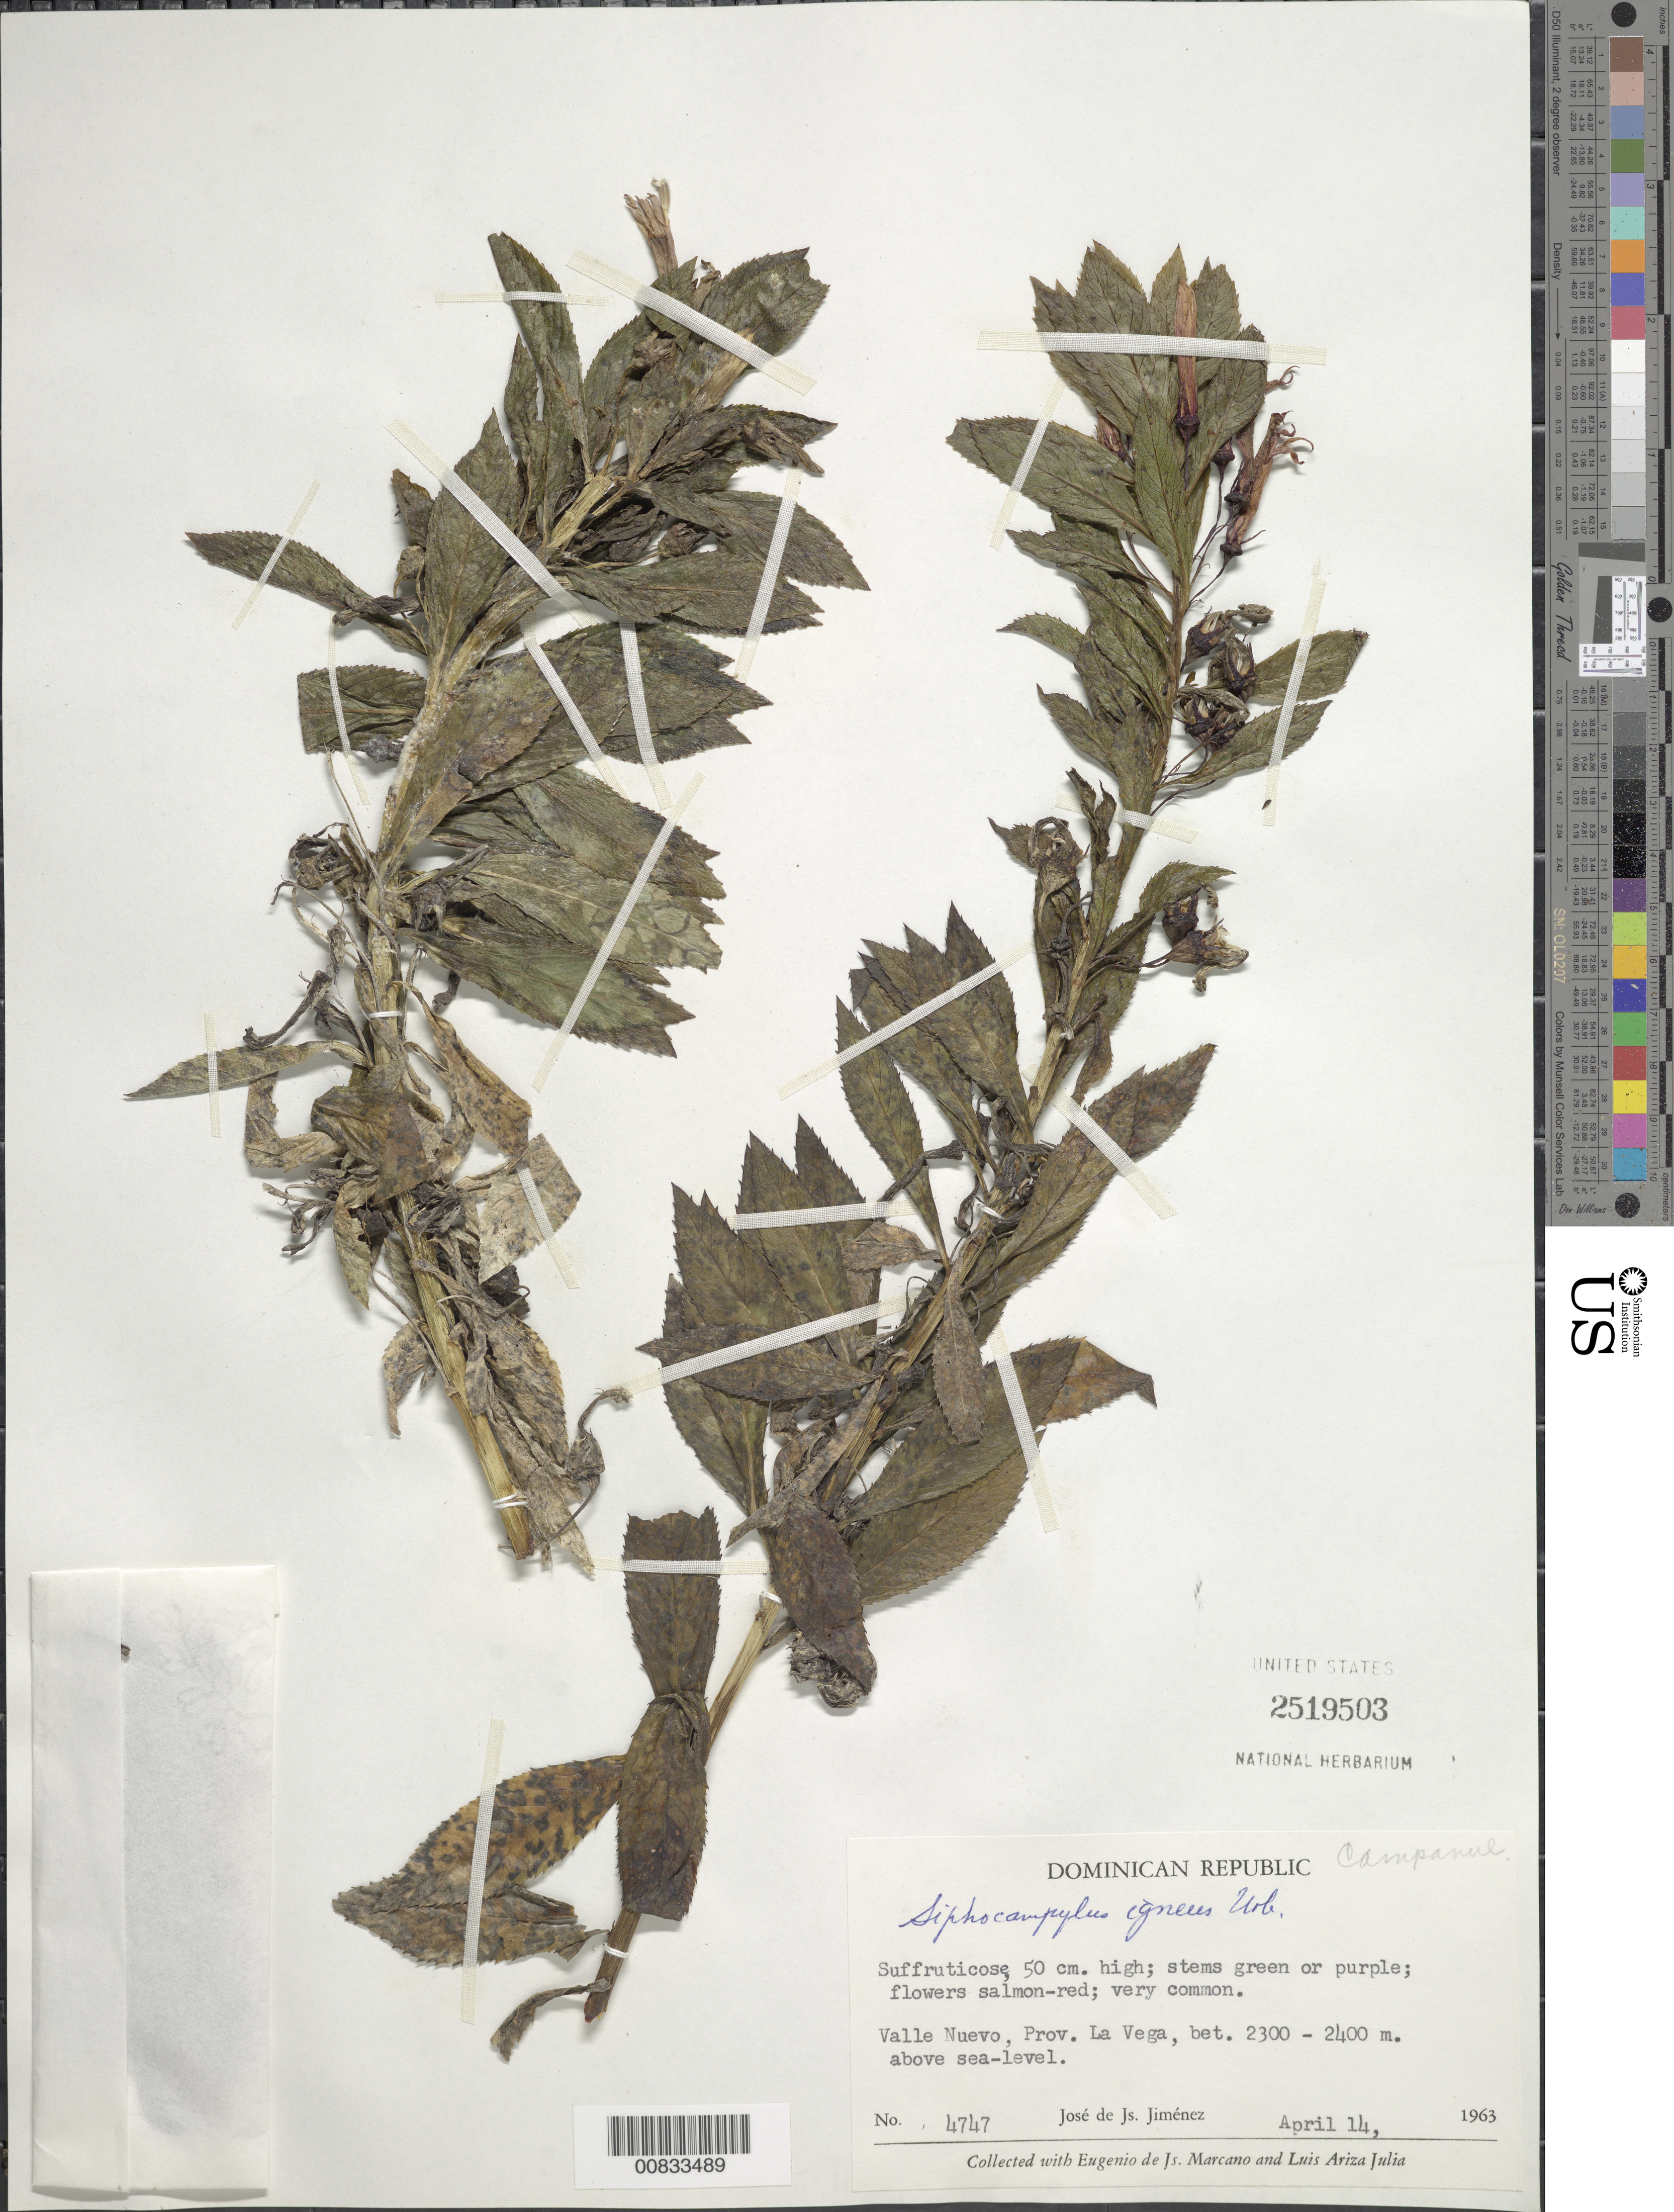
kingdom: Plantae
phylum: Tracheophyta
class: Magnoliopsida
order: Asterales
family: Campanulaceae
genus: Siphocampylus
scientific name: Siphocampylus igneus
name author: Urb.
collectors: J. J. Jiménez Almonte, E. J. Marcano F. & L. Ariza-Julia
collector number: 4747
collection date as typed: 14 Apr 1963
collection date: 1963-04-14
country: Dominican Republic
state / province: La Vega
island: Hispaniola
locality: Valle Nuevo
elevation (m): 2300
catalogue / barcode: US 2519503